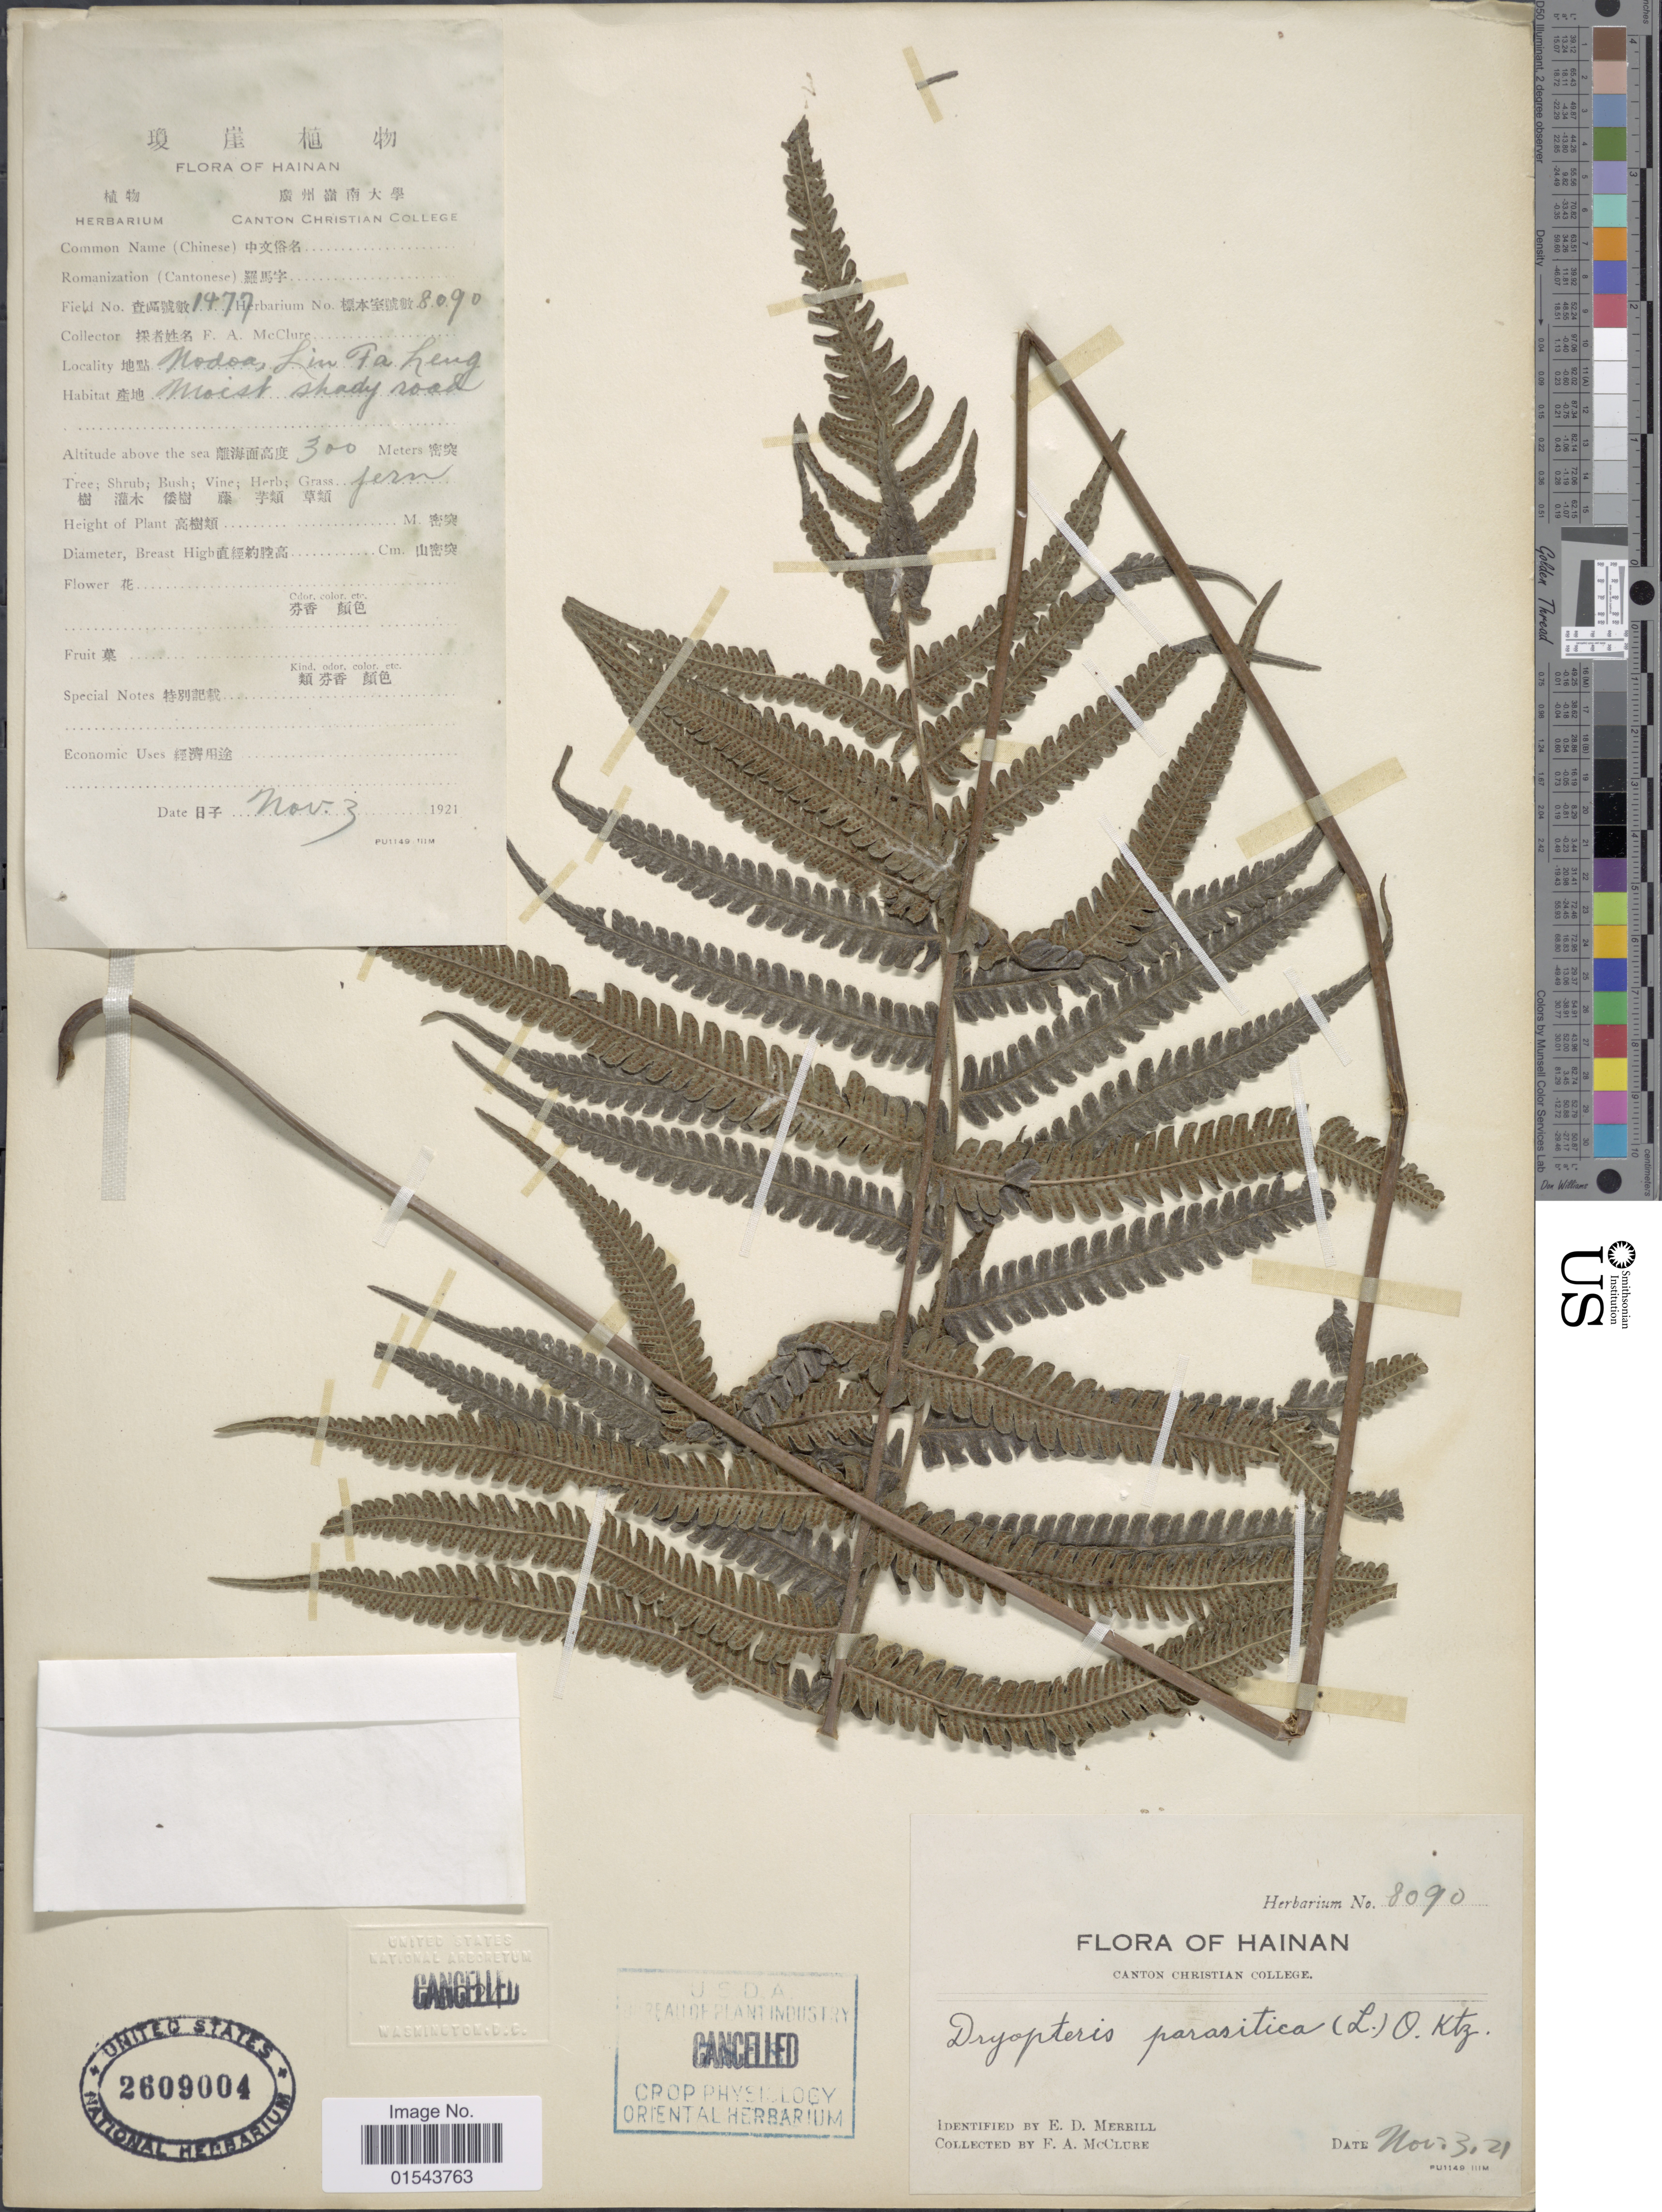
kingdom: Plantae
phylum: Tracheophyta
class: Polypodiopsida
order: Polypodiales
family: Thelypteridaceae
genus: Christella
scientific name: Christella parasitica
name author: (L.) H. Lév.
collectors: F. A. McClure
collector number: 8090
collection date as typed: Transcribed d/m/y: 3/11/21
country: China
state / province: Hainan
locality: Canton Christian College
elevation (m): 300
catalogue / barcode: US 2609004